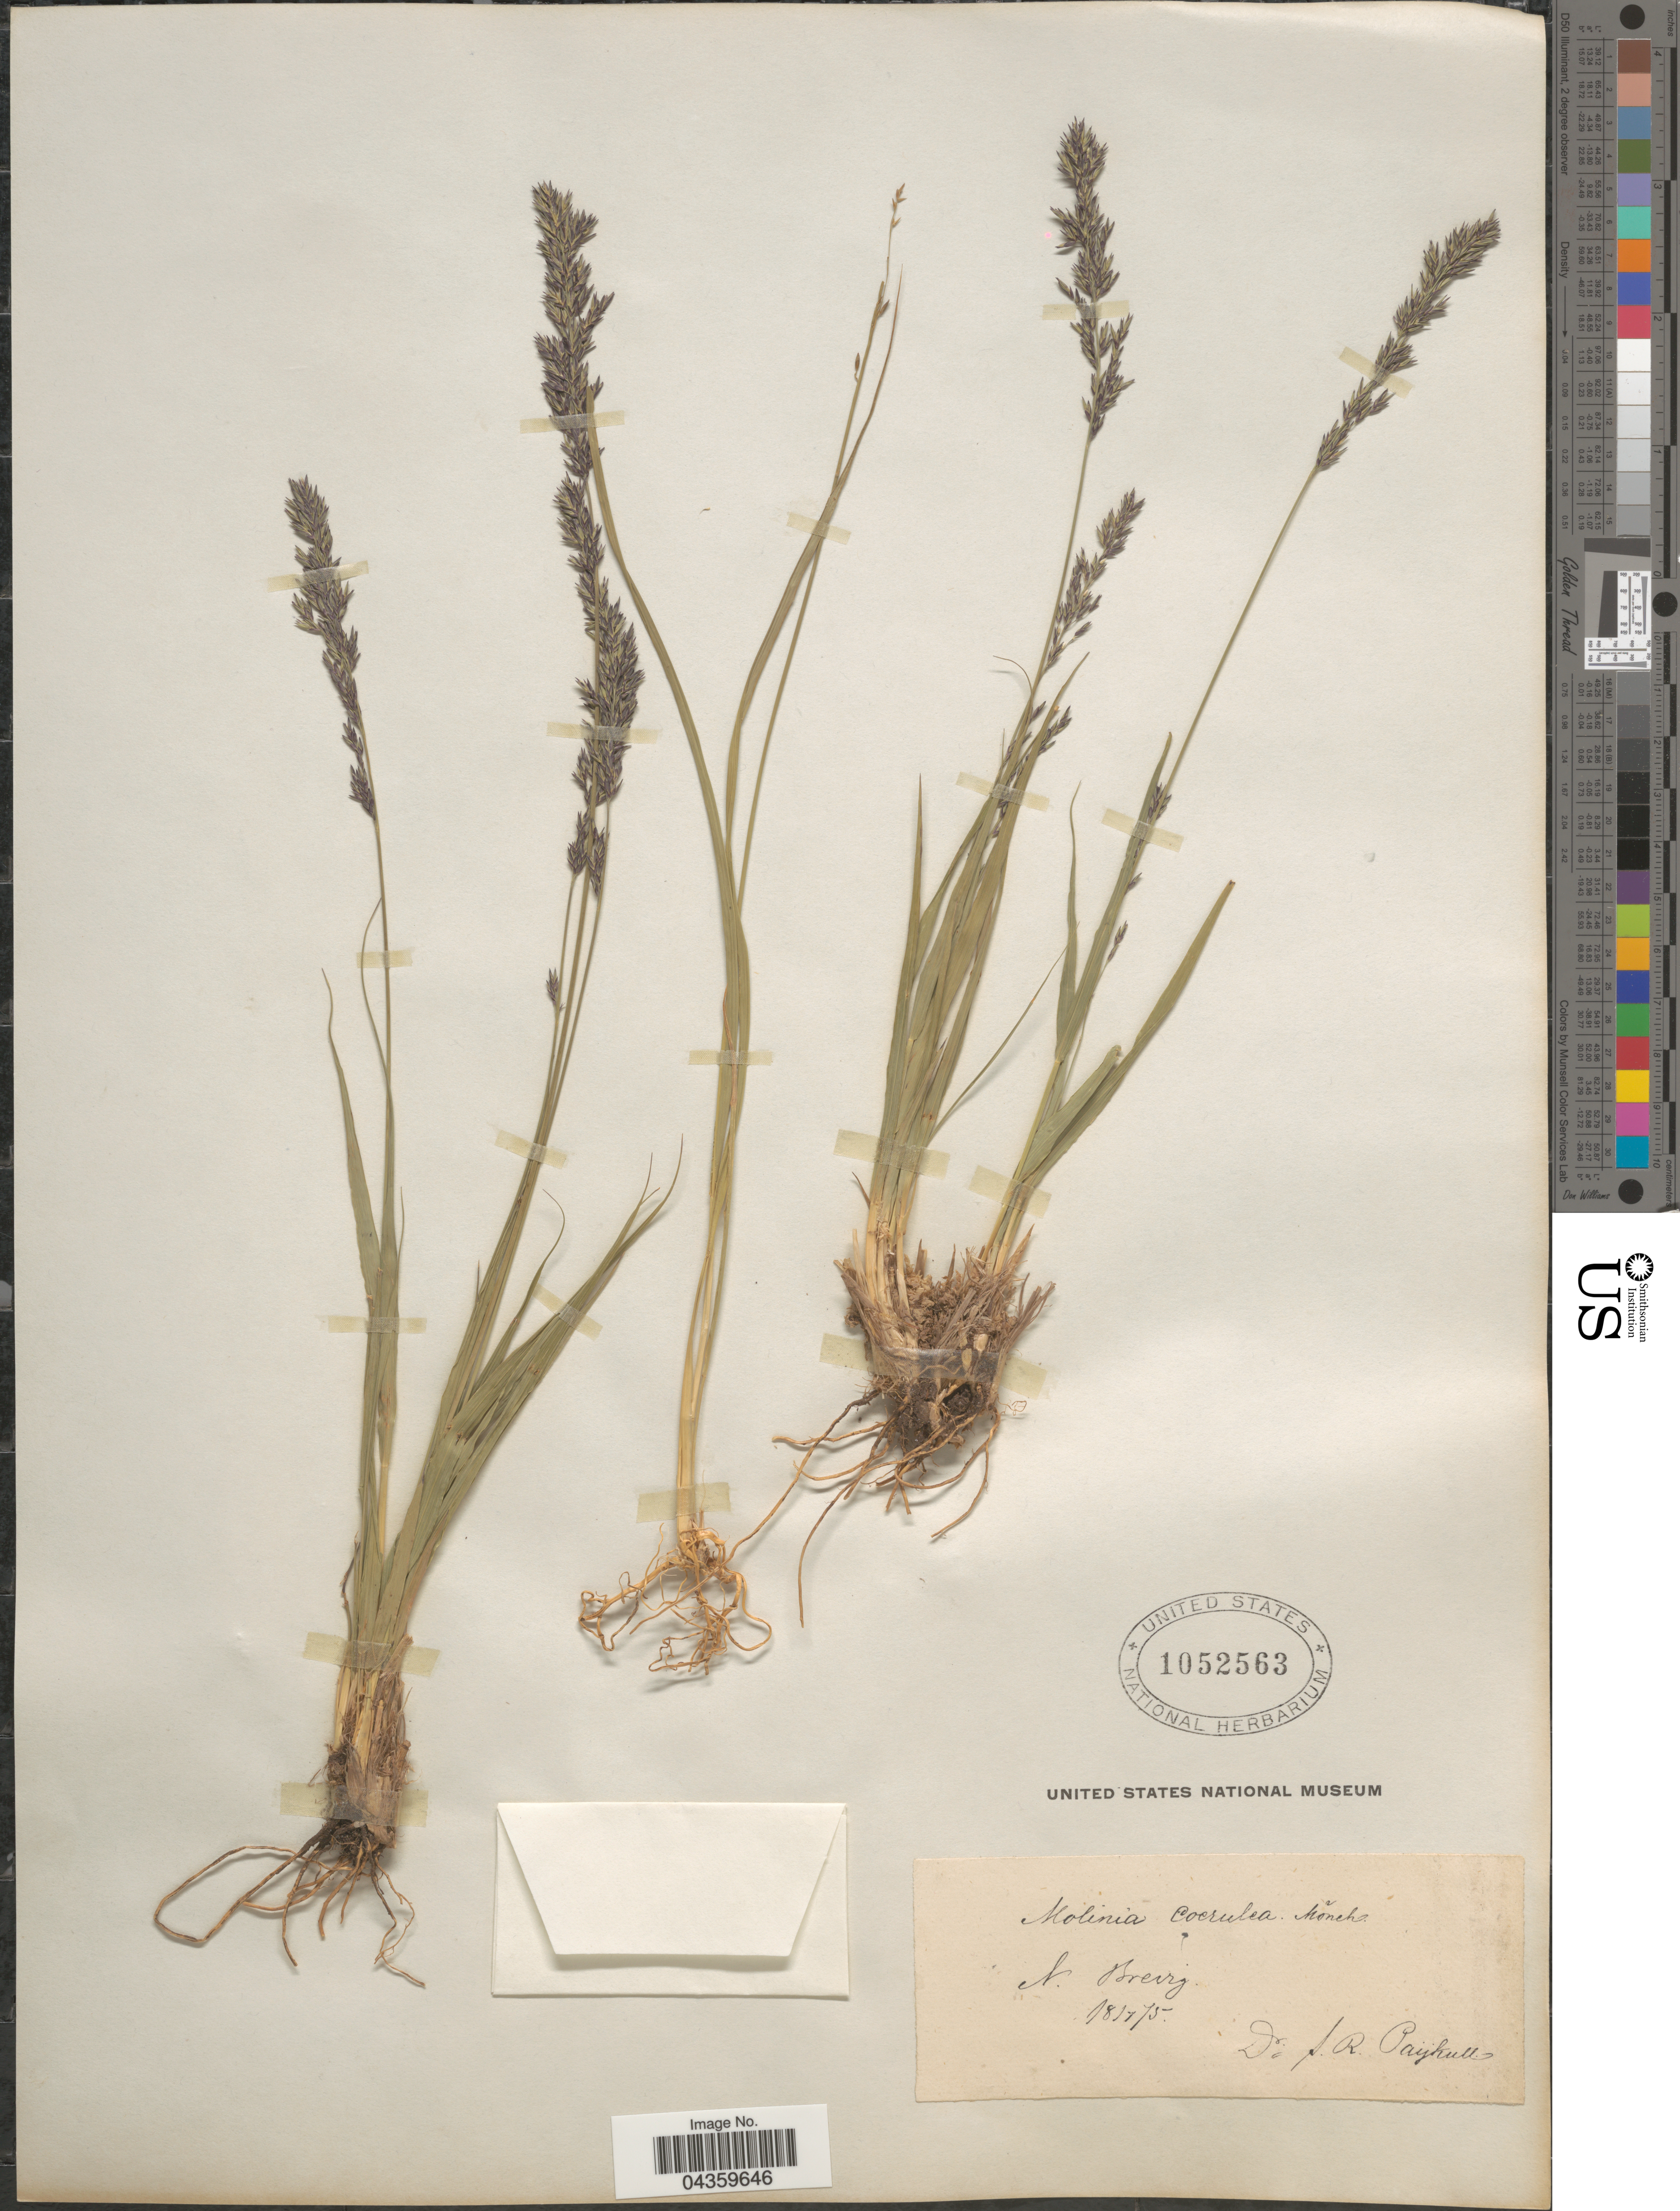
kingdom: Plantae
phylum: Tracheophyta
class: Liliopsida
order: Poales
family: Poaceae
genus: Molinia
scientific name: Molinia caerulea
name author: (L.) Moench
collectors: S. Paijkull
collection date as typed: Transcribed d/m/y: 18/7/75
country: Norway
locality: N. Brevig.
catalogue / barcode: US 1052563